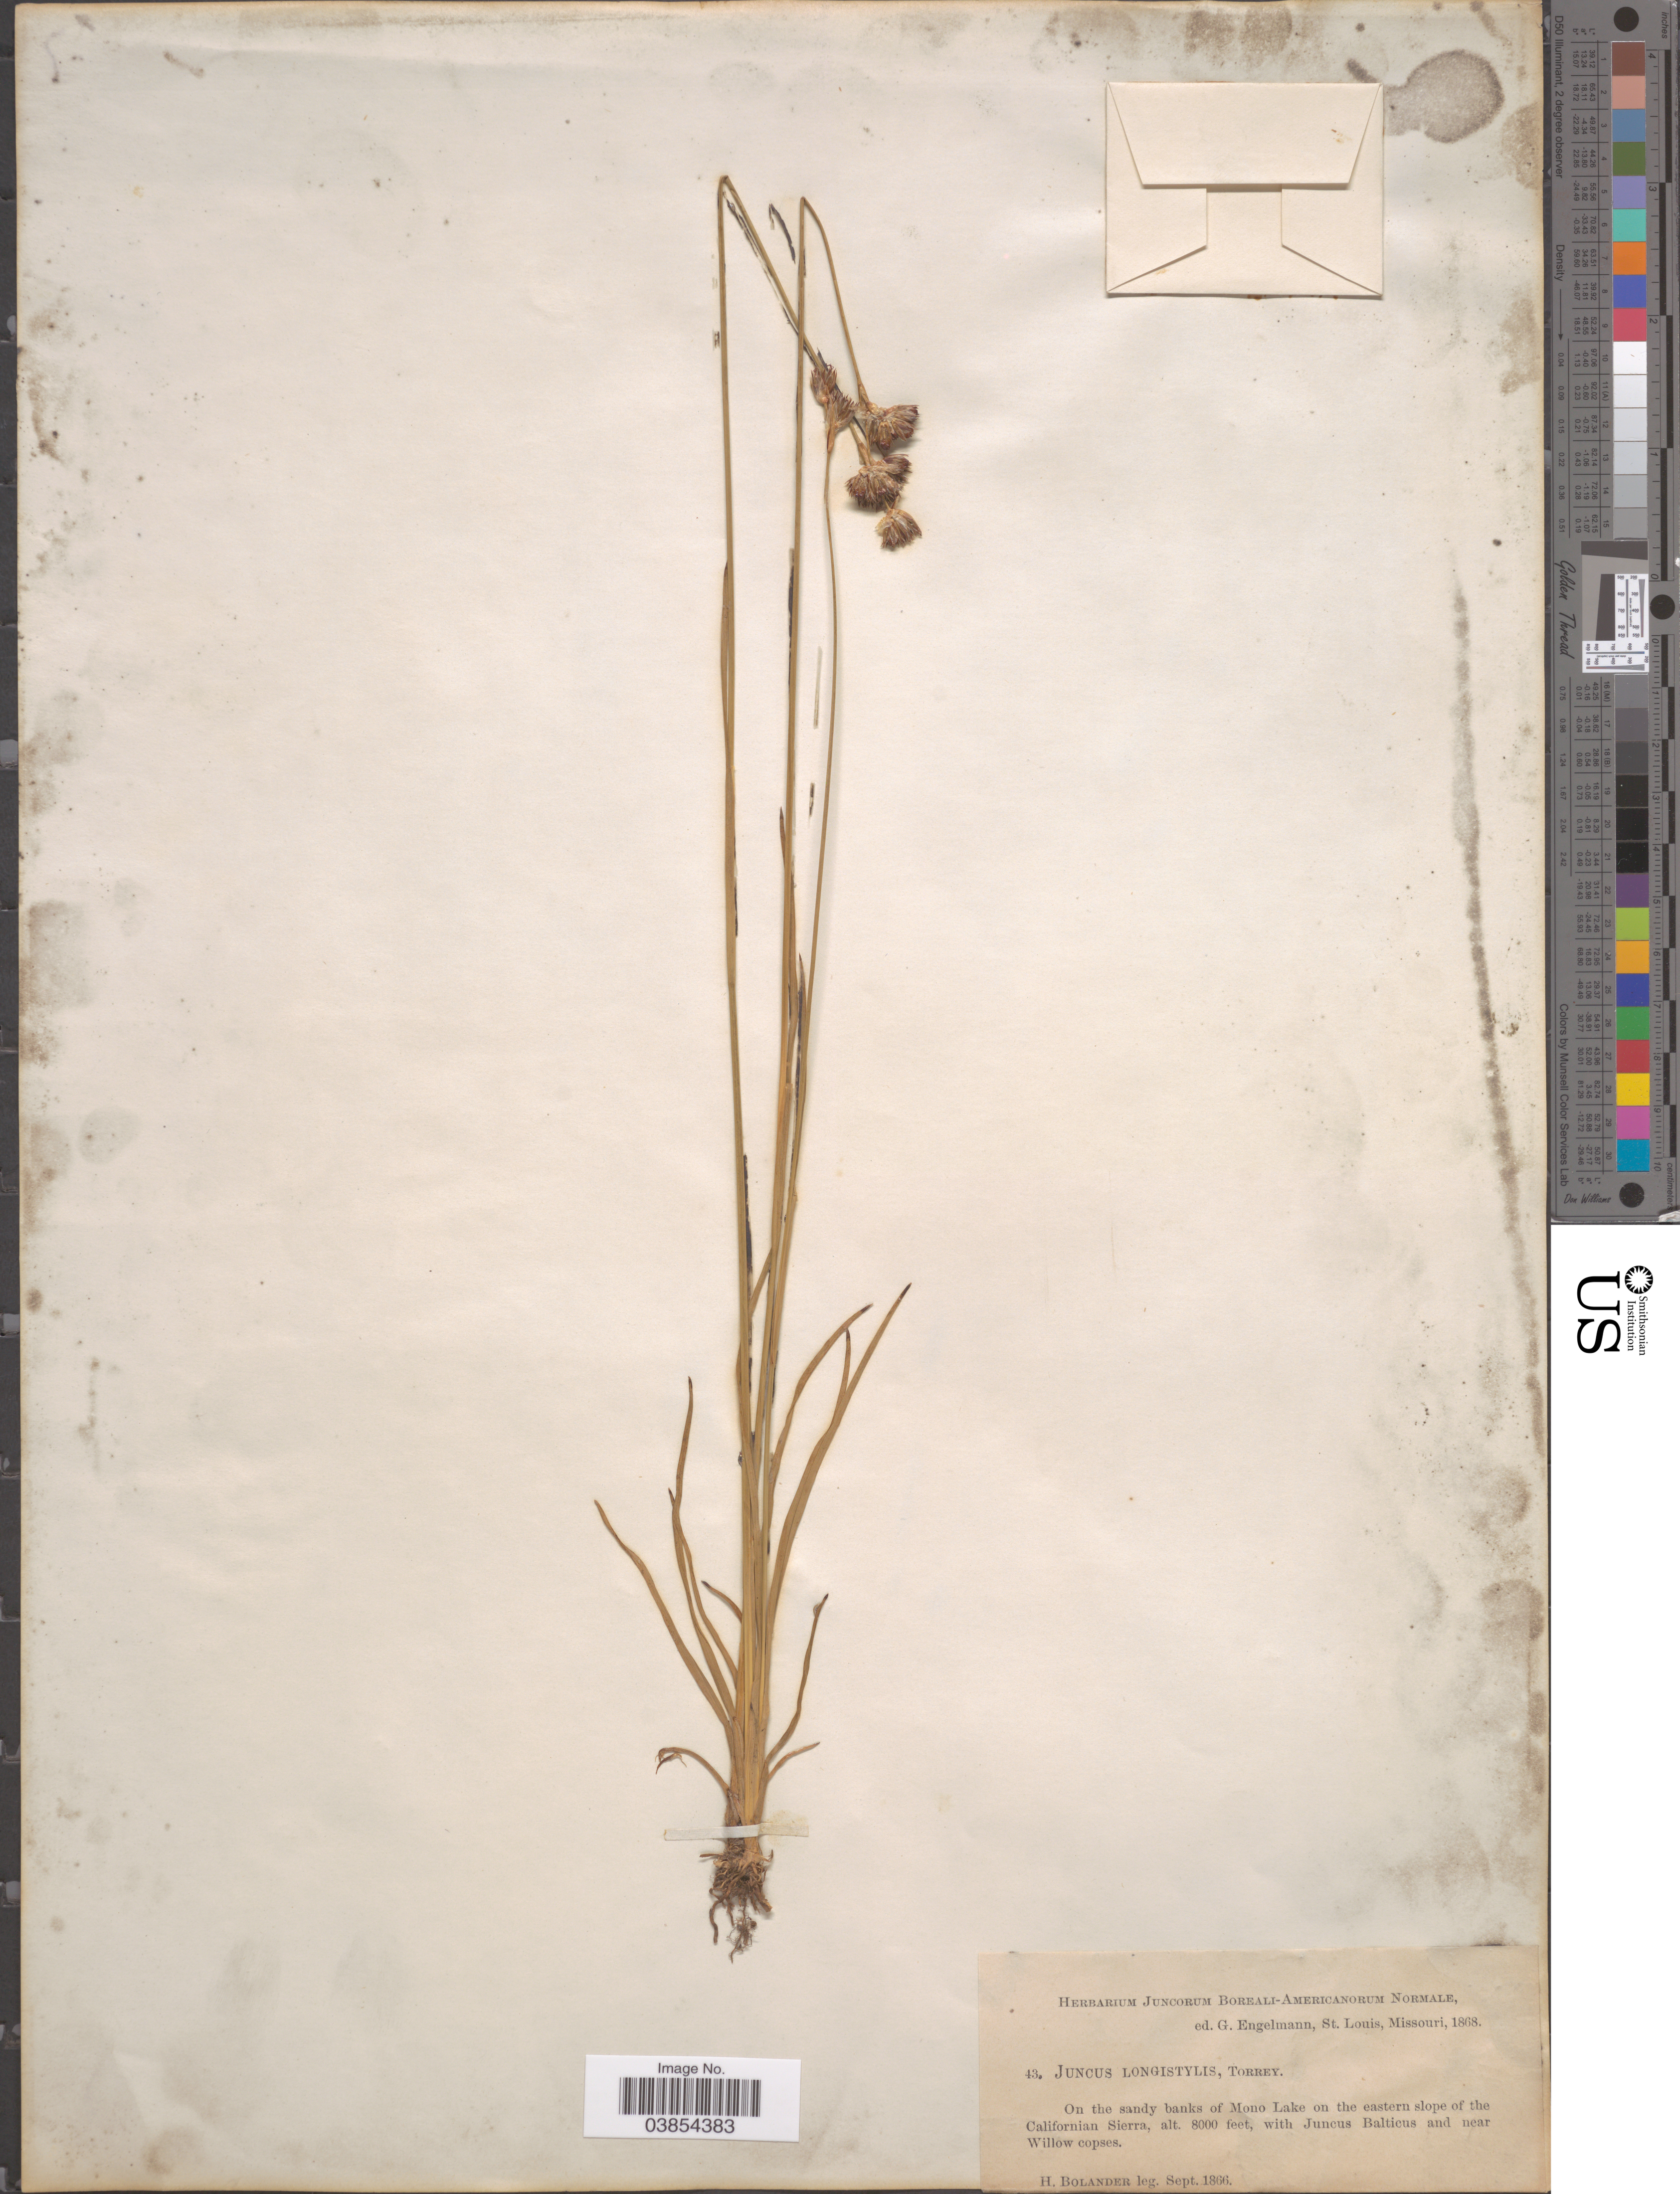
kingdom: Plantae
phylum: Tracheophyta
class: Liliopsida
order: Poales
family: Juncaceae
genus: Juncus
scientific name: Juncus longistylis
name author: Torr.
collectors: H. Bolander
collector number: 43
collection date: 1866-09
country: United States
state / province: California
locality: On the sandy banks of Mono Lake on the eastern slope of the California Sierra.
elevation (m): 2438